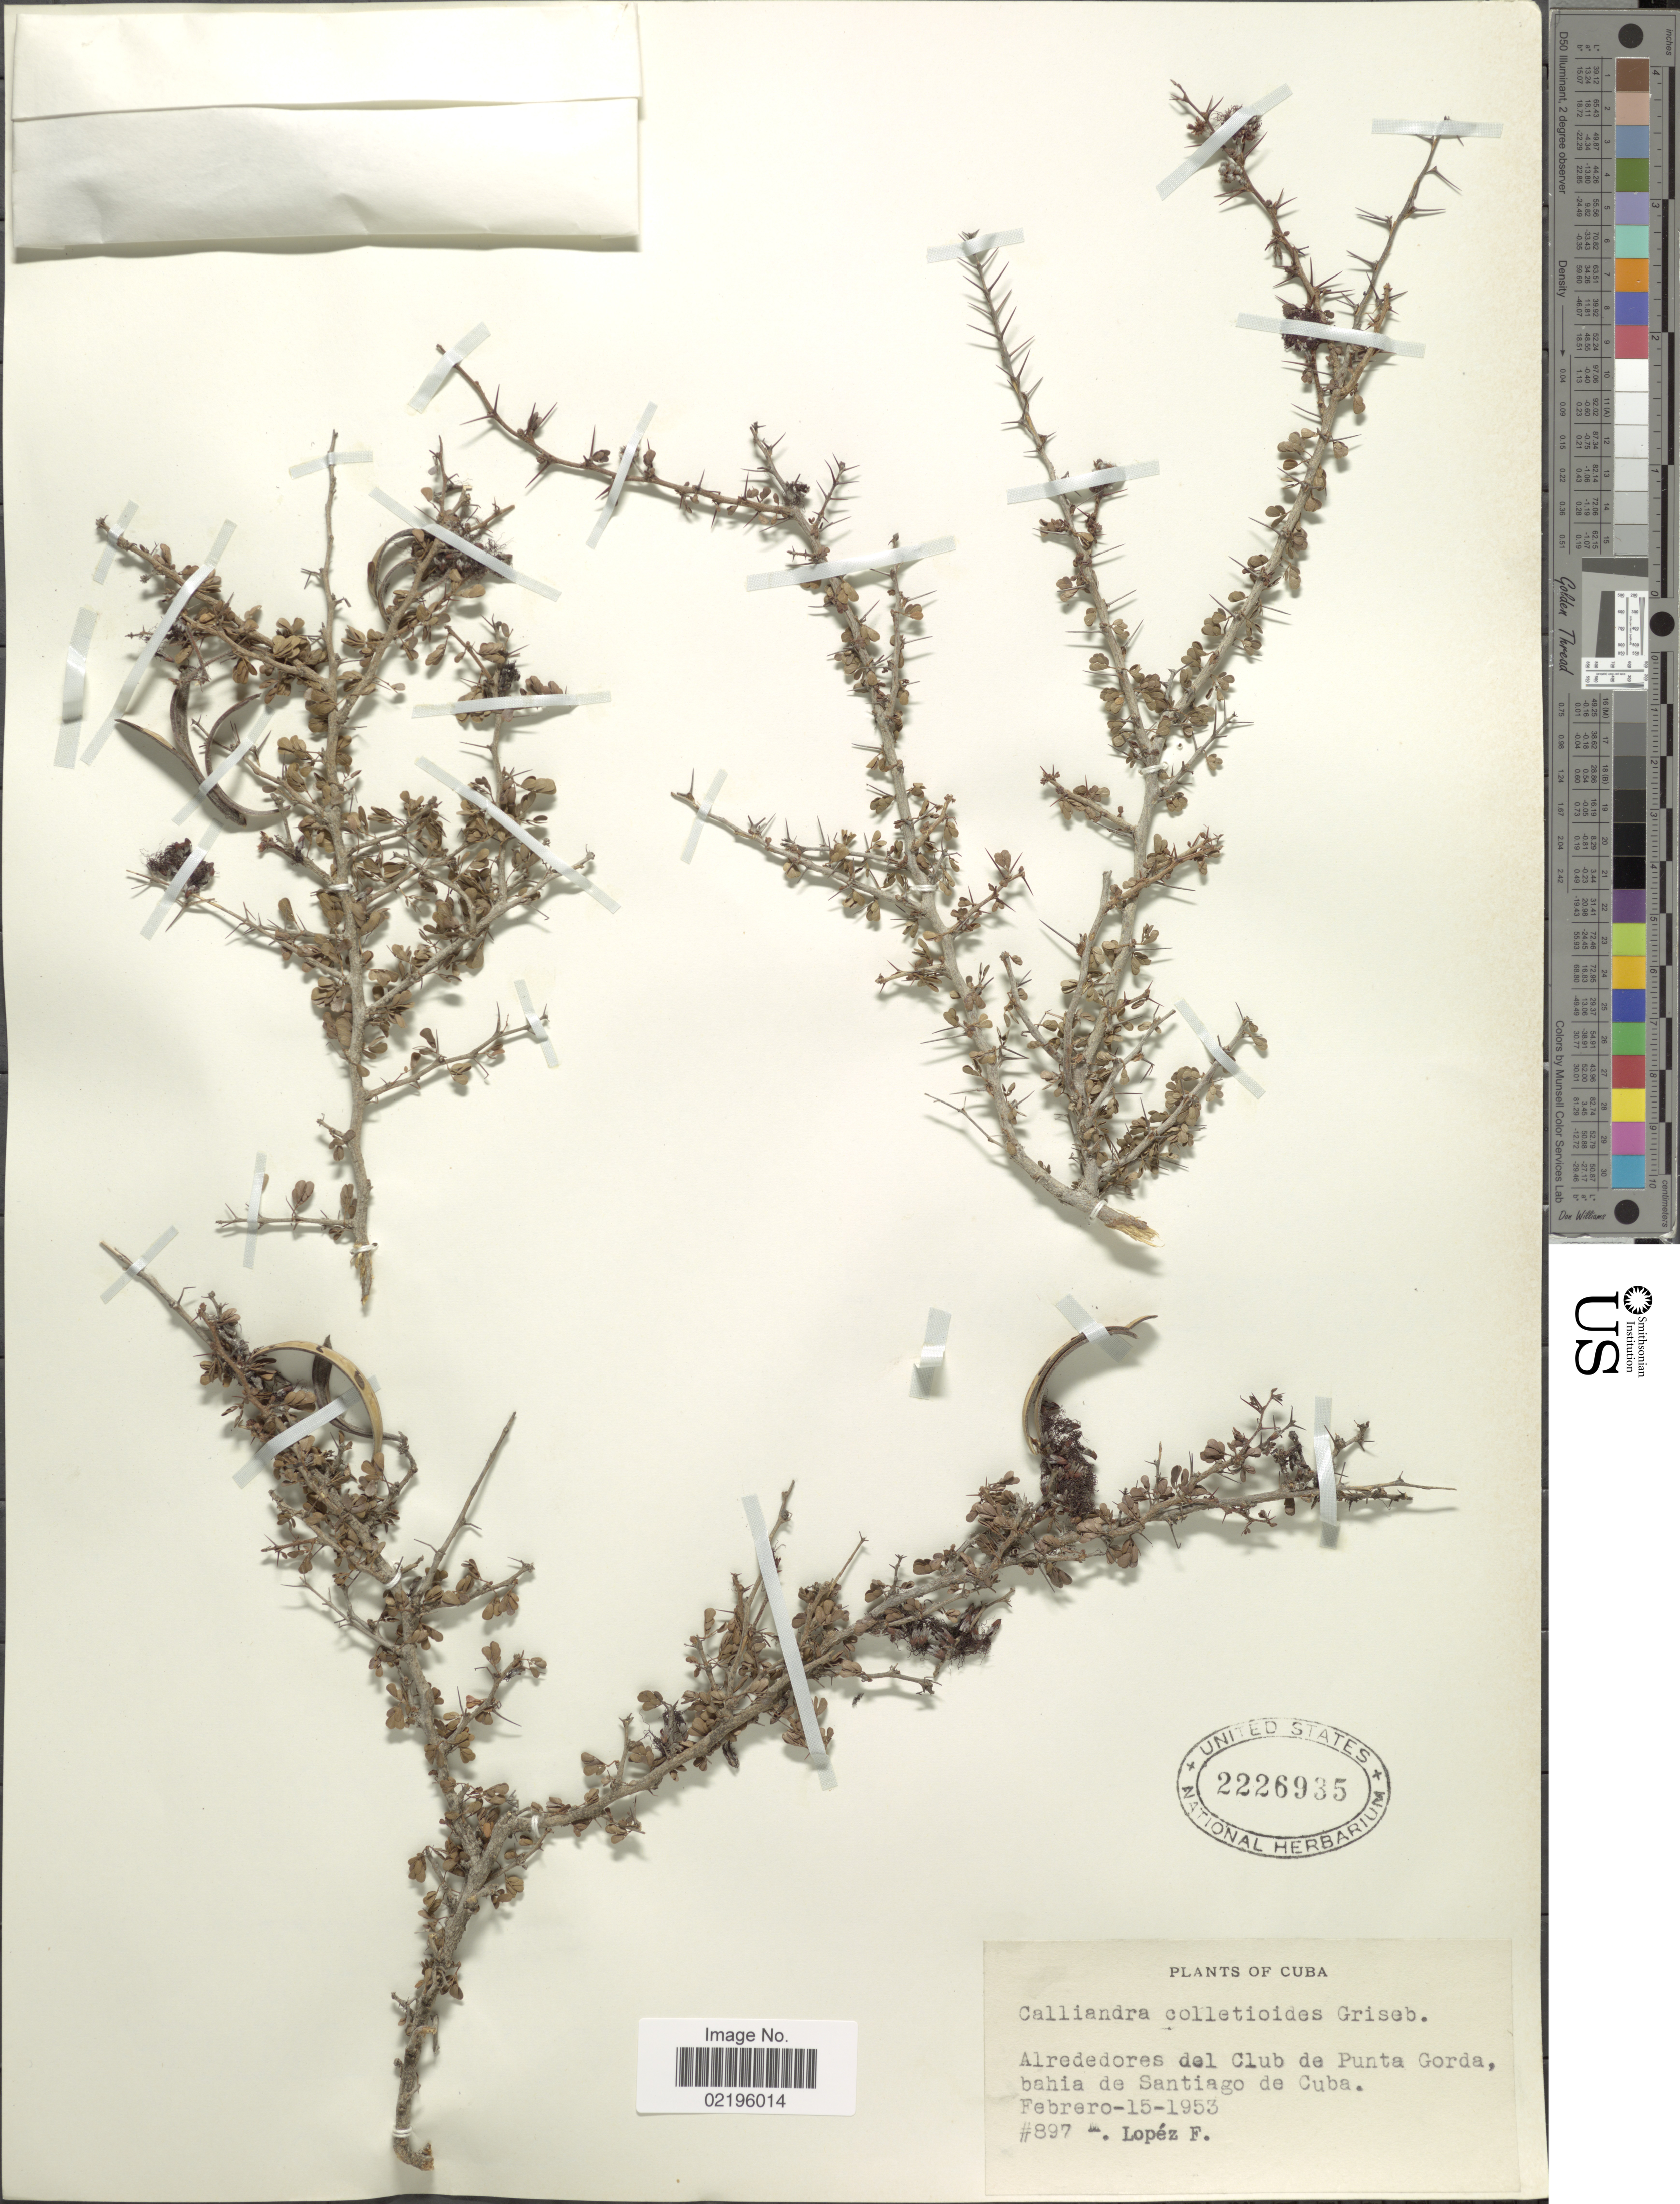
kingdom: Plantae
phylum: Tracheophyta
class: Magnoliopsida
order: Fabales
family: Fabaceae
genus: Calliandra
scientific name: Calliandra colletioides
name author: Griseb.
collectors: F. Lopéz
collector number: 897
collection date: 1953-02-15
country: Cuba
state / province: Santiago de Cuba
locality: Alrededores del Club de Punta Gorda, bahia de Santiago de Cuba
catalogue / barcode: US 2226935